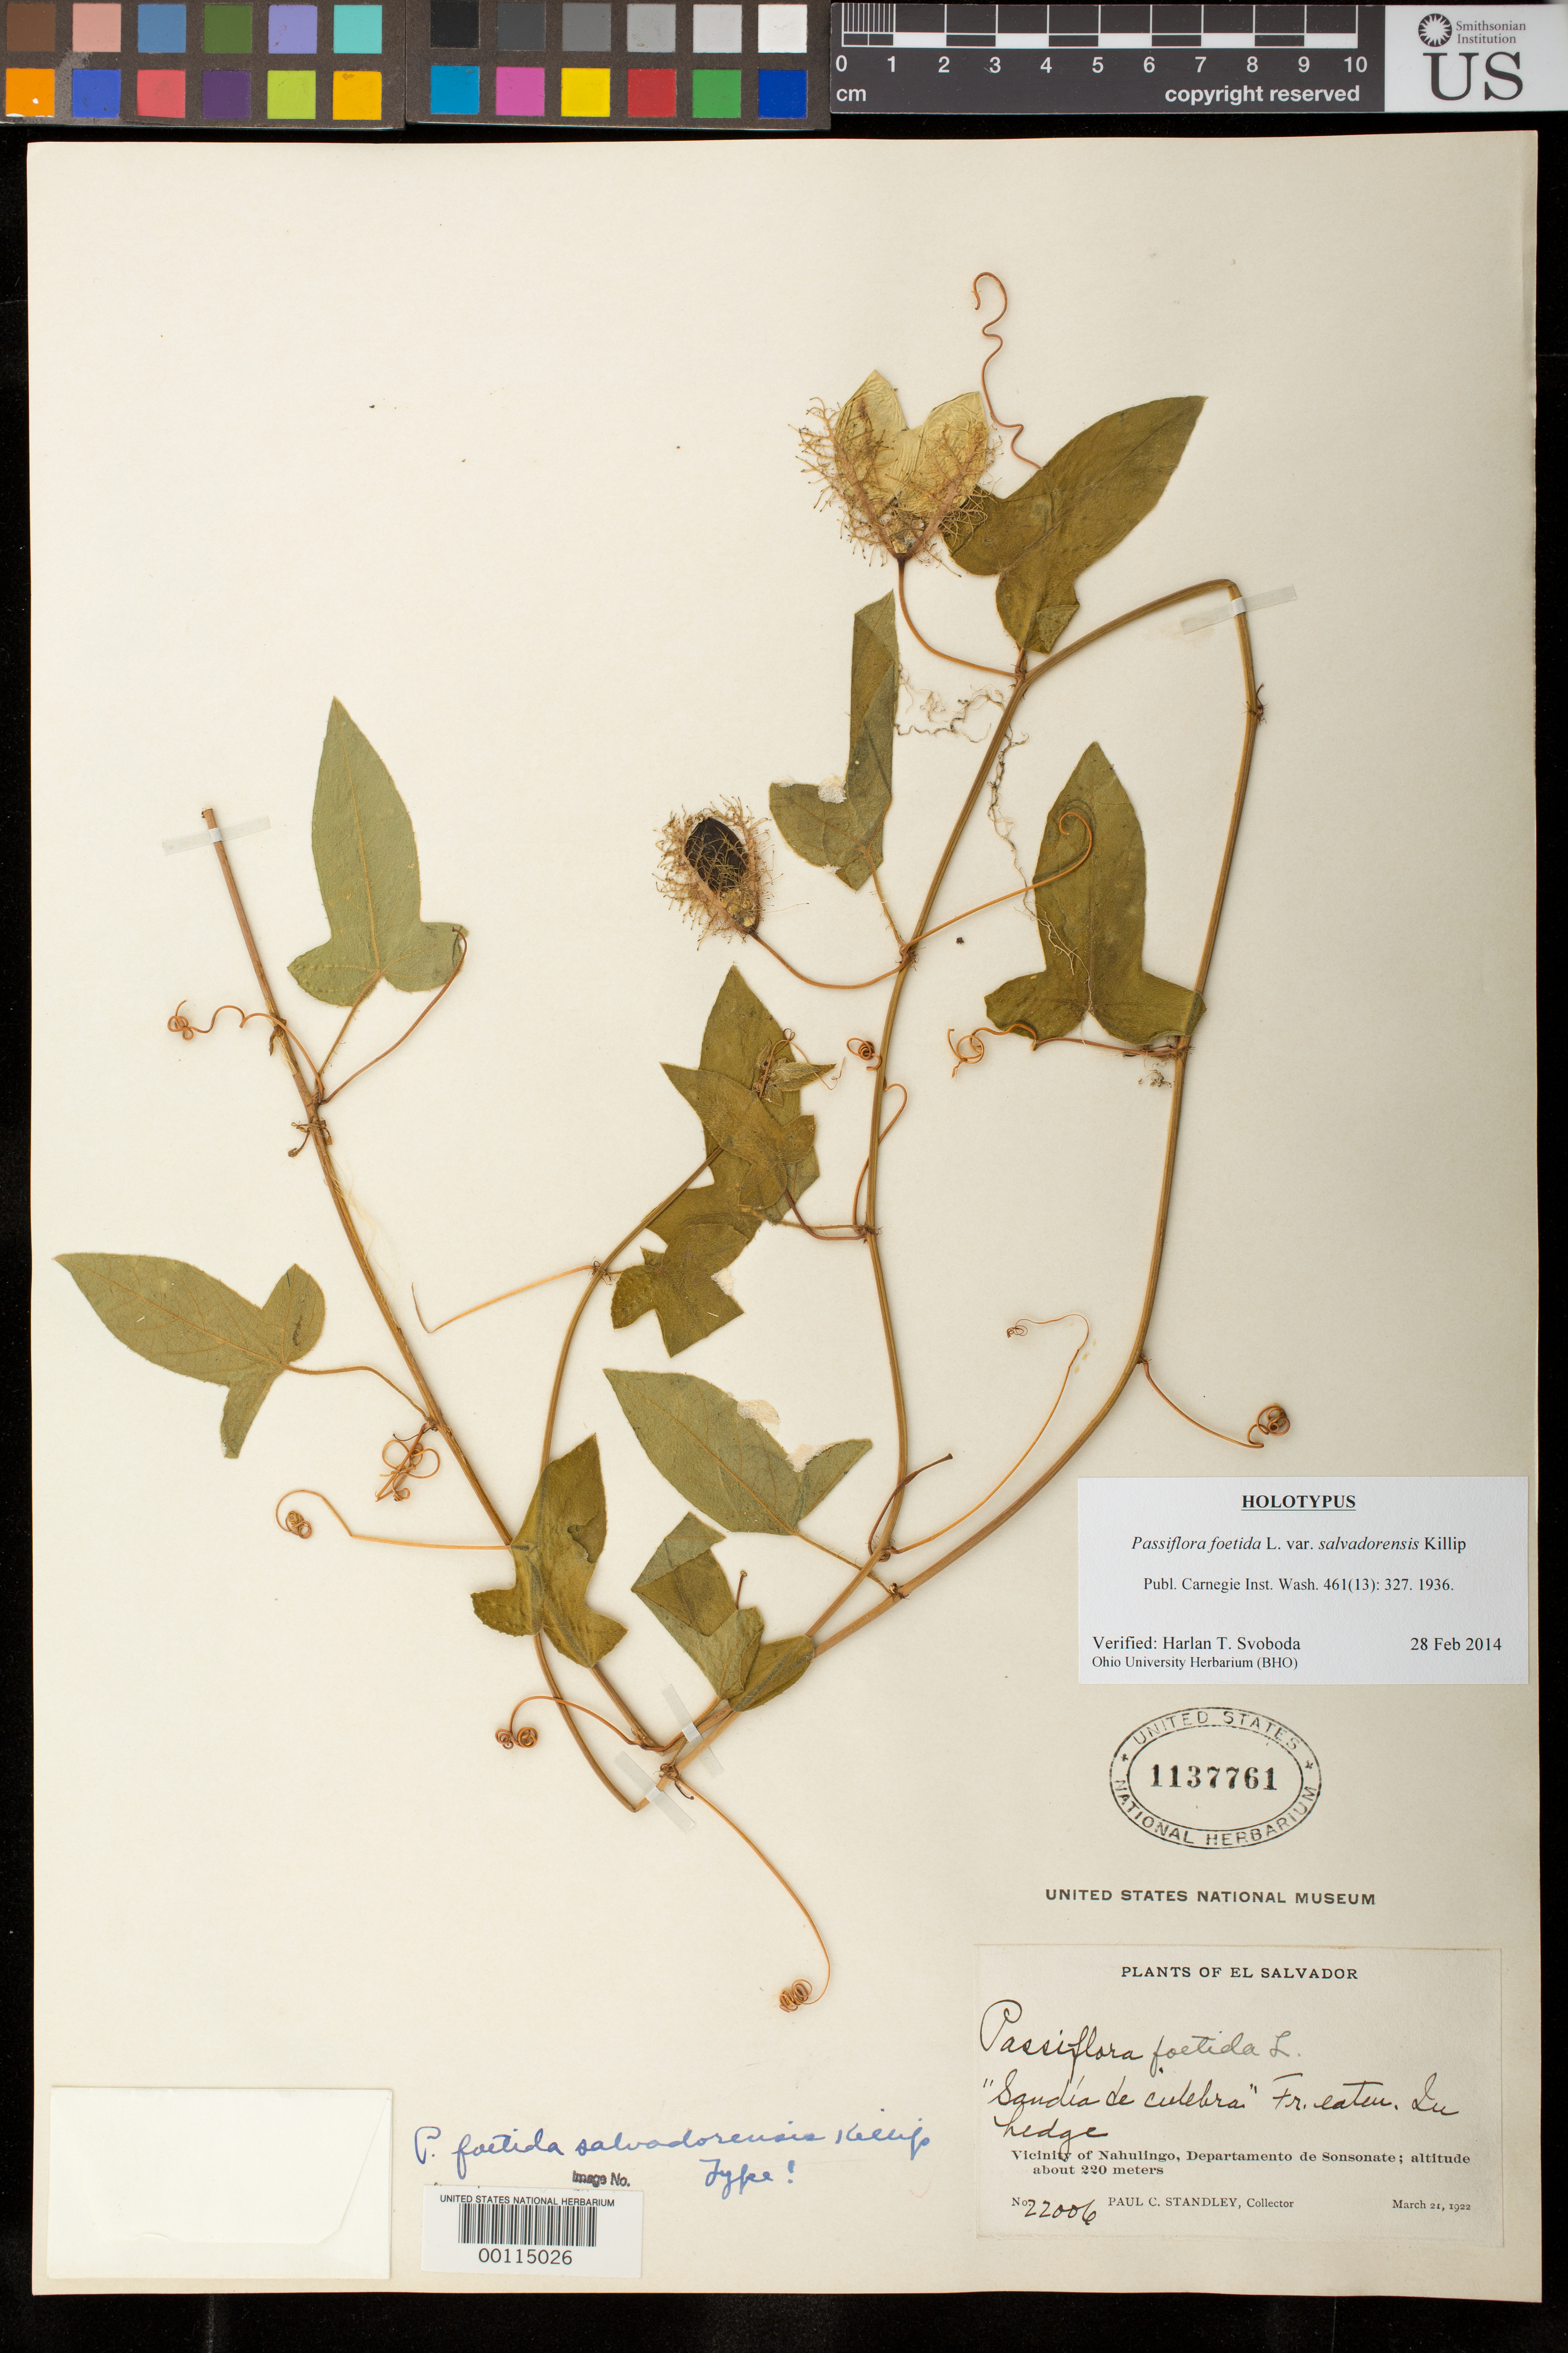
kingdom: Plantae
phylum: Tracheophyta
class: Magnoliopsida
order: Malpighiales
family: Passifloraceae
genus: Passiflora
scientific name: Passiflora foetida var. salvadorensis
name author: Killip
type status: Holotype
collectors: P. C. Standley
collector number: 22006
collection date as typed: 21 Mar 1922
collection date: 1922-03-21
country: El Salvador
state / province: Sonsonate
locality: Vicinity of Nahulingo.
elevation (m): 220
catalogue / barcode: US 1137761